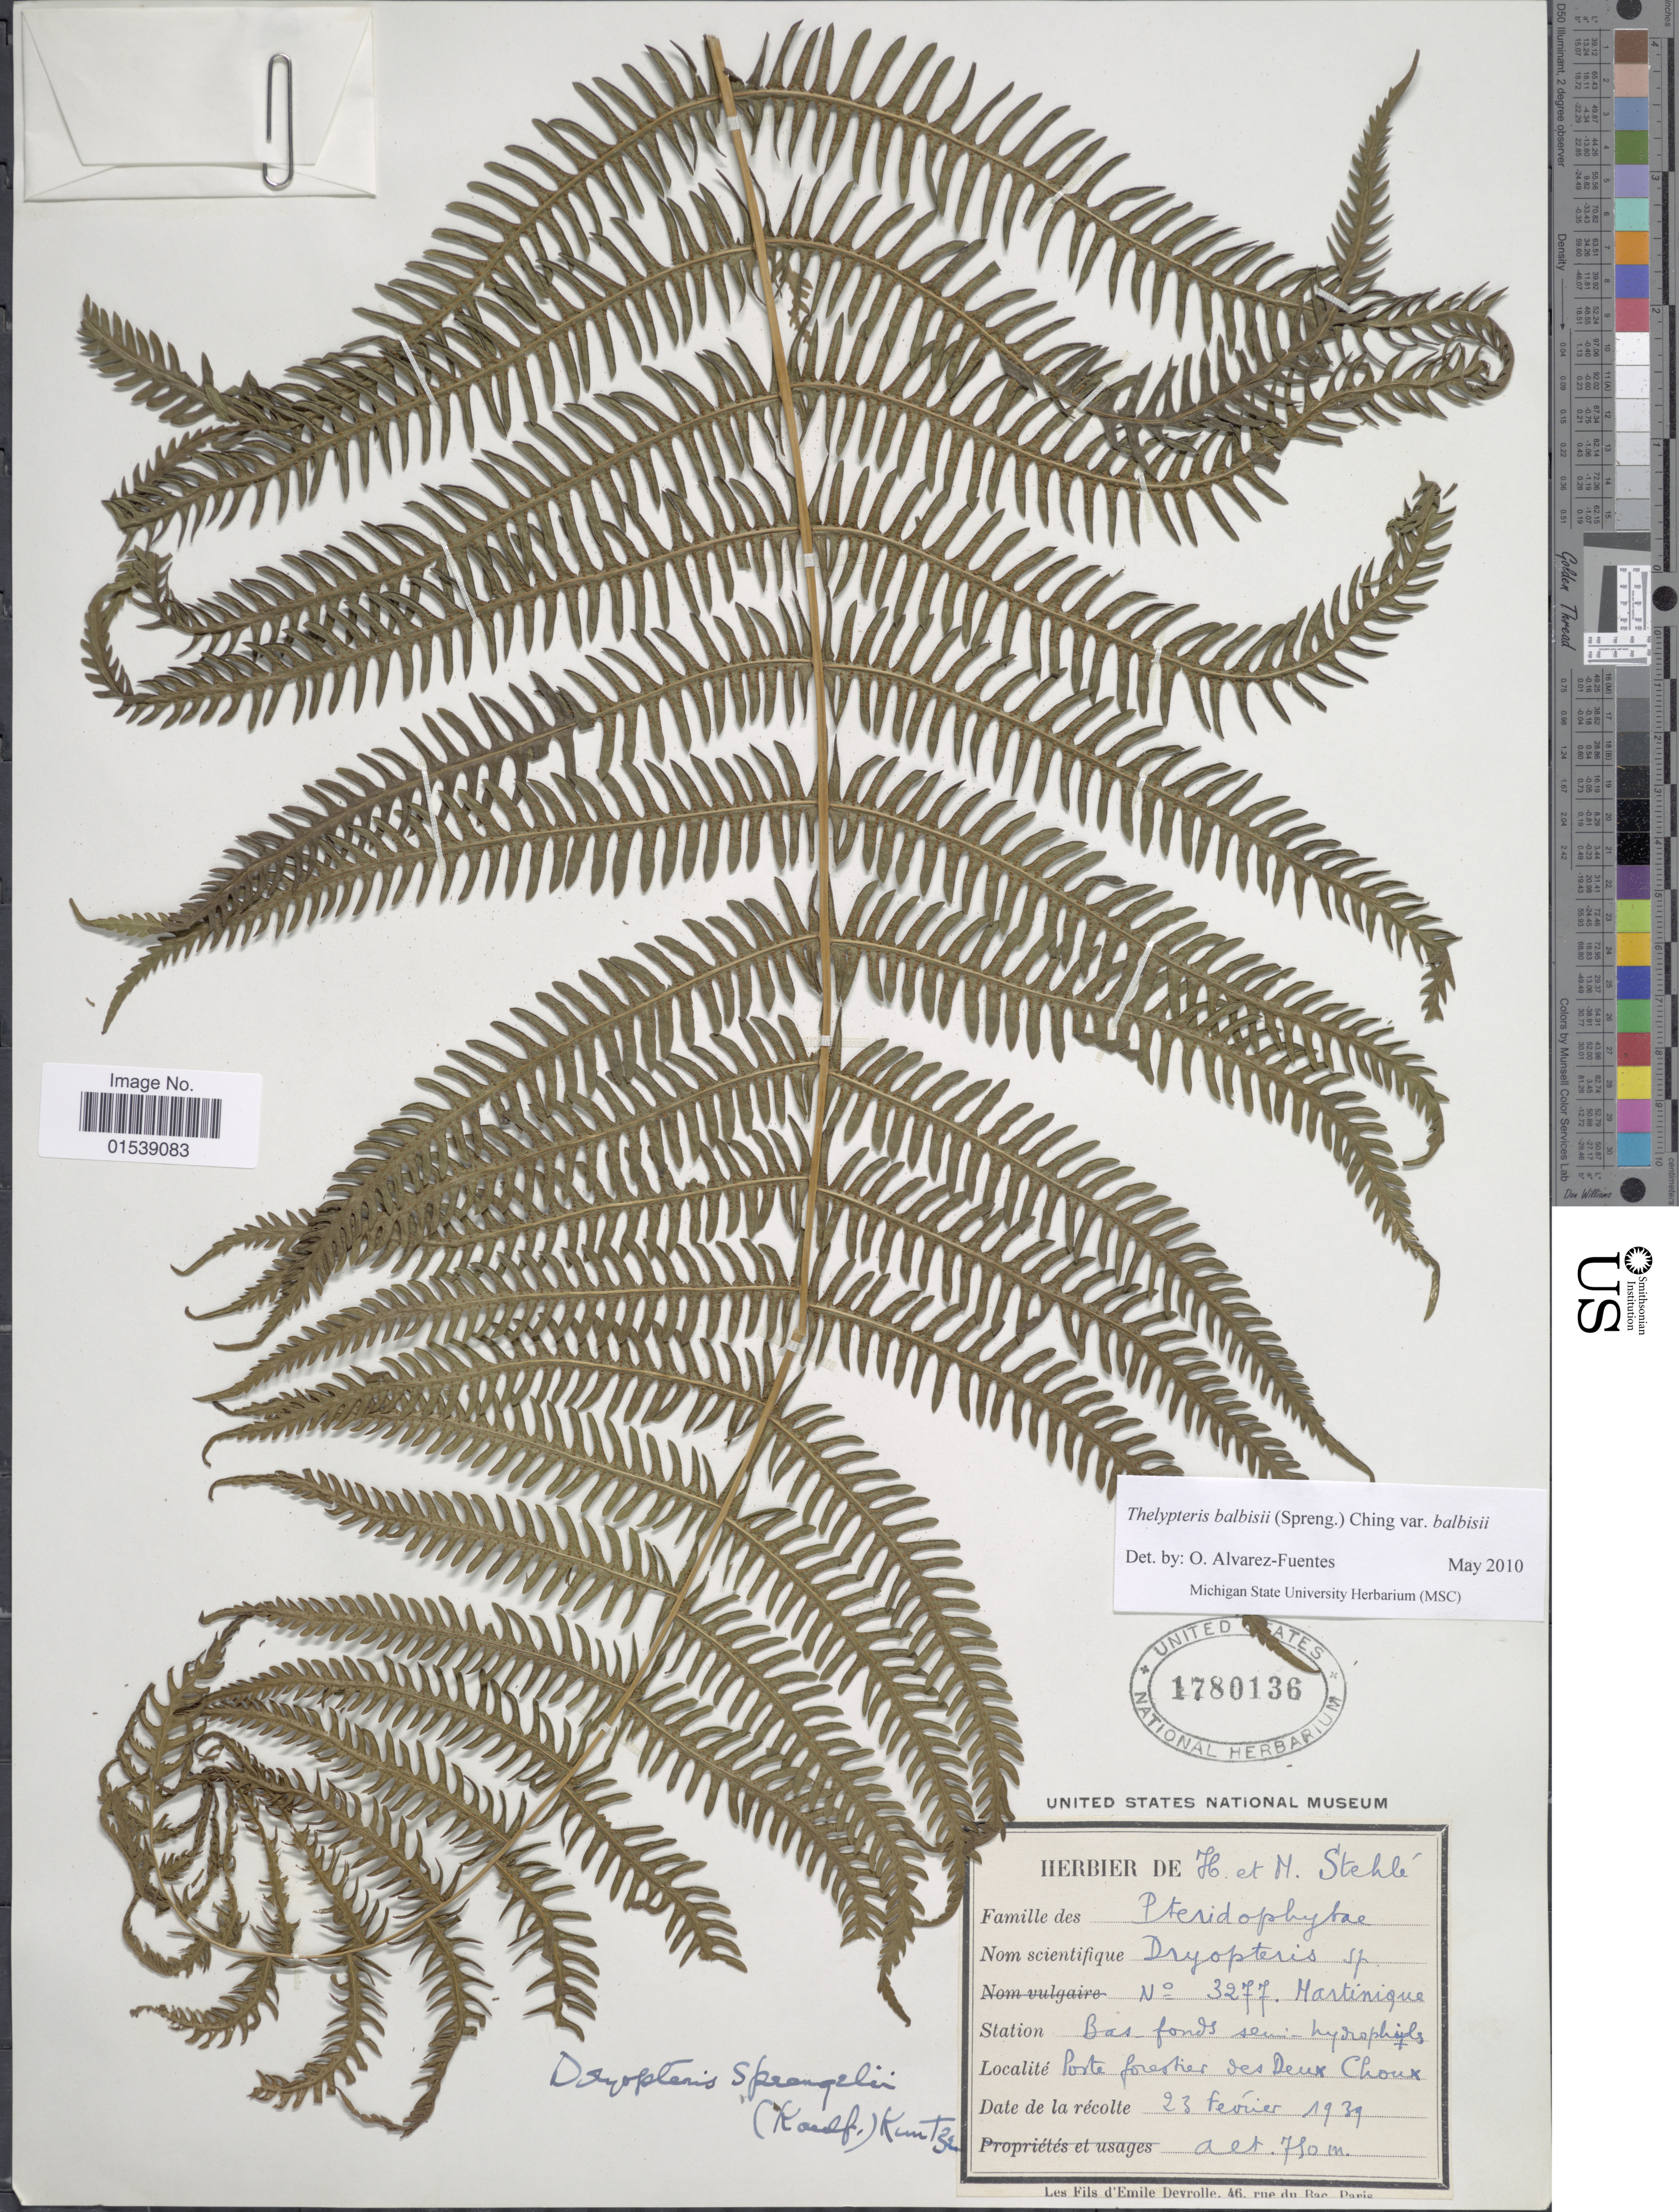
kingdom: Plantae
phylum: Tracheophyta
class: Polypodiopsida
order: Polypodiales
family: Thelypteridaceae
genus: Amauropelta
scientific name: Amauropelta balbisii (Spreng.) comb. nov., ined. 2015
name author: (Spreng.)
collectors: ex herb. H. F. Blanford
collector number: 3277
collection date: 1939-02-23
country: Martinique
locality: Porte forestier des Deux Choux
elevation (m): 750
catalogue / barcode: US 1780136